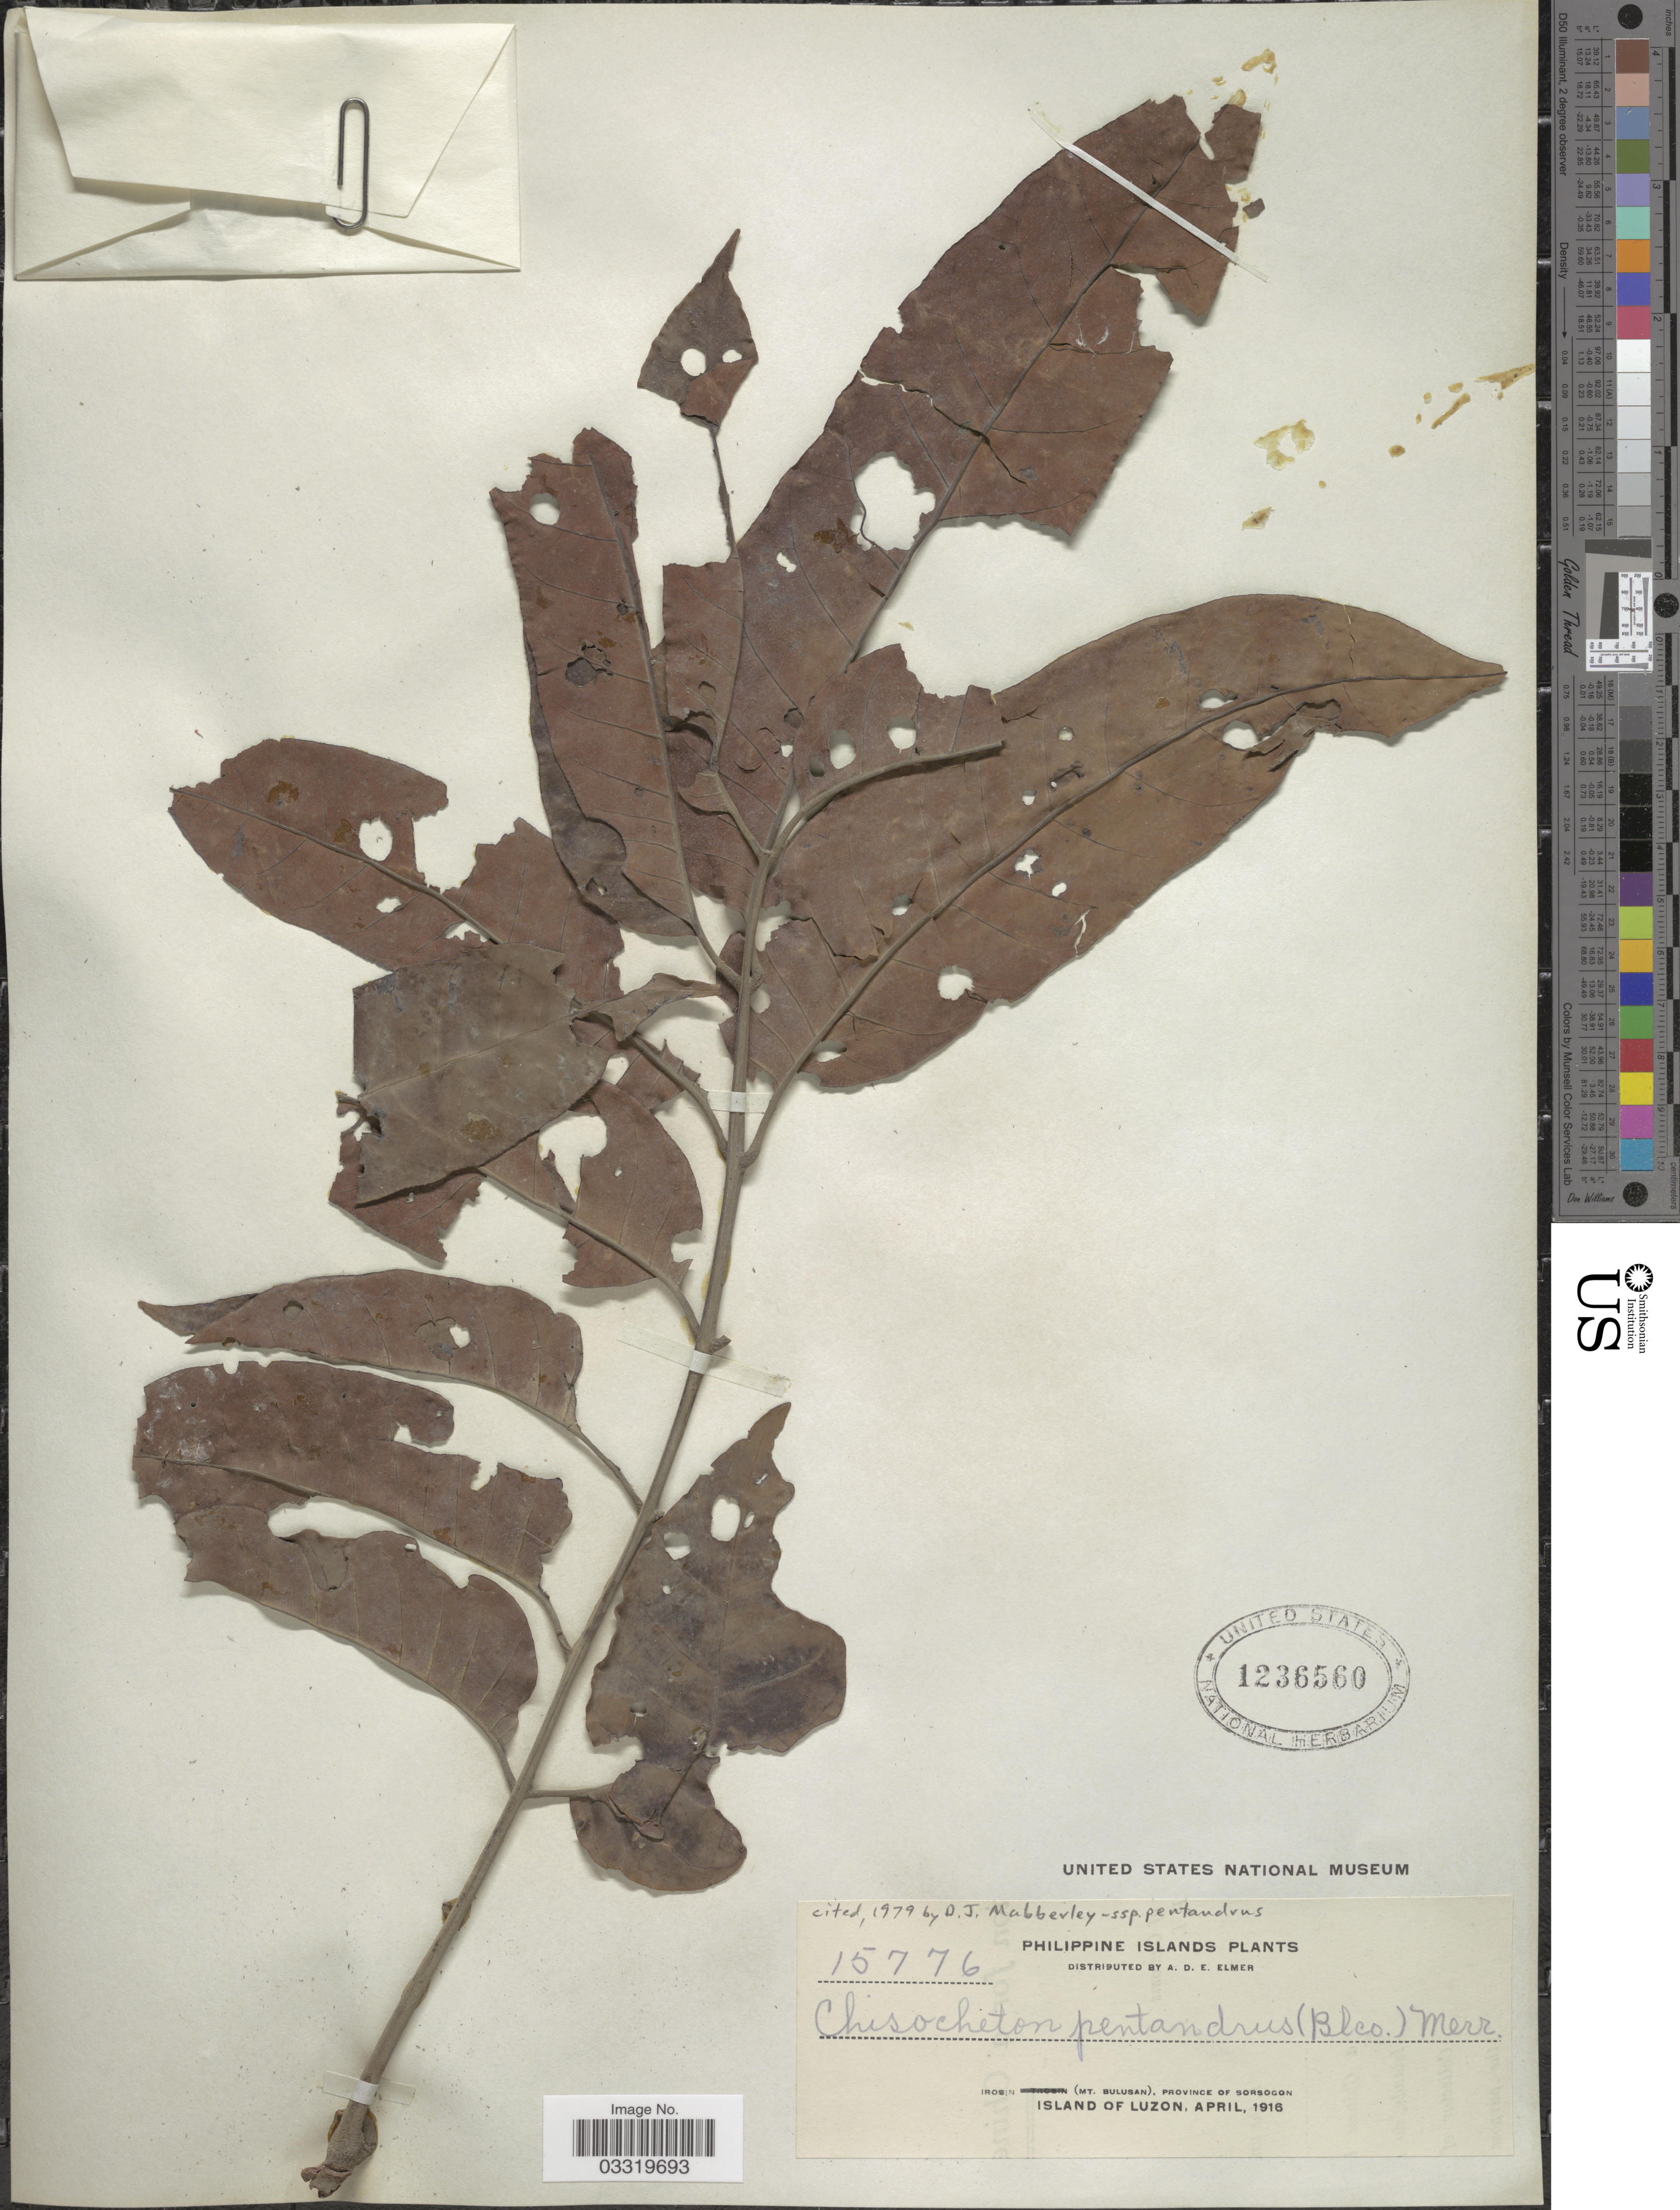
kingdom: Plantae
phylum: Tracheophyta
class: Magnoliopsida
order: Sapindales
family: Meliaceae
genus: Chisocheton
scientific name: Chisocheton pentandrus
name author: (Blanco) Merr.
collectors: A. D. E. Elmer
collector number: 15776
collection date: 1916-04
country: Philippines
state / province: Bicol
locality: Philippine Islands. Irosin. (Mt Bulusan), Province of Sorsogon. Island of Luzon.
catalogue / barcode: US 1236560